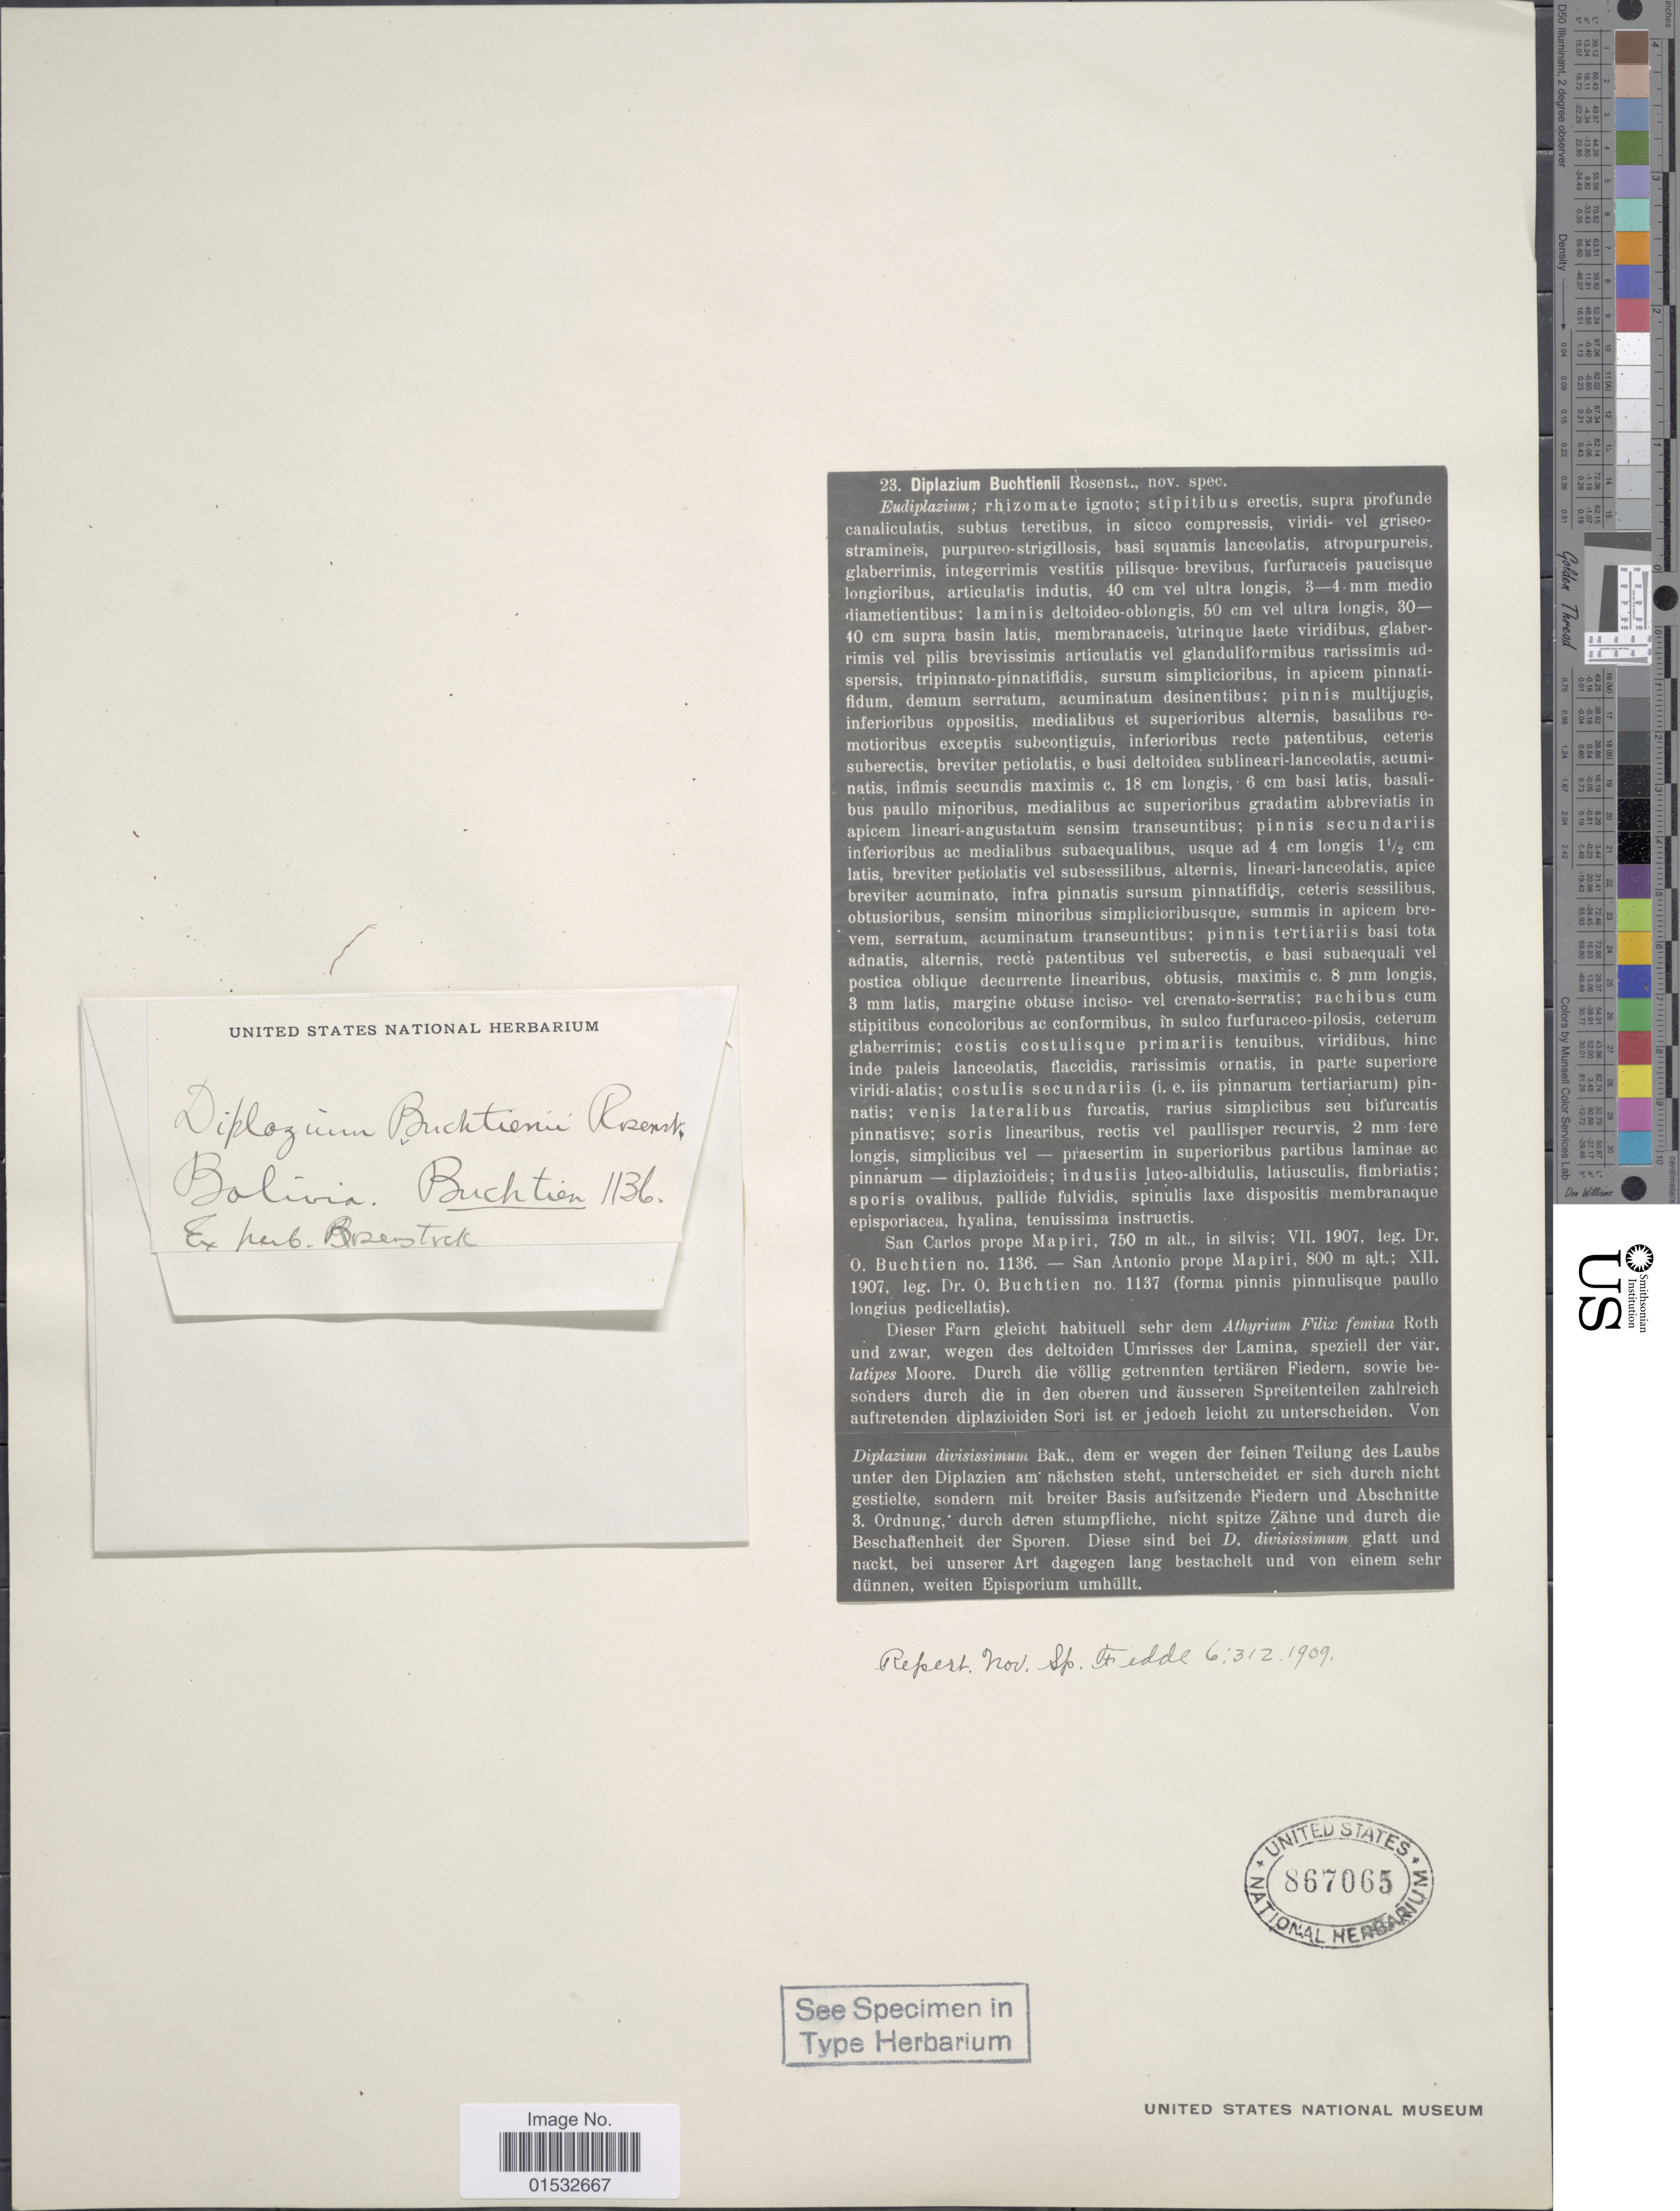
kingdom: Plantae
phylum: Tracheophyta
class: Polypodiopsida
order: Polypodiales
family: Athyriaceae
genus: Diplazium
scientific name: Diplazium buchtienii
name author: Rosenst.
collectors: O. Buchtien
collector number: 1136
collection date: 1907-07/1907-12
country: Bolivia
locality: San Carlos prope Mapiri. San Antonio prope Mapiri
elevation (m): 750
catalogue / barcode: US 867065